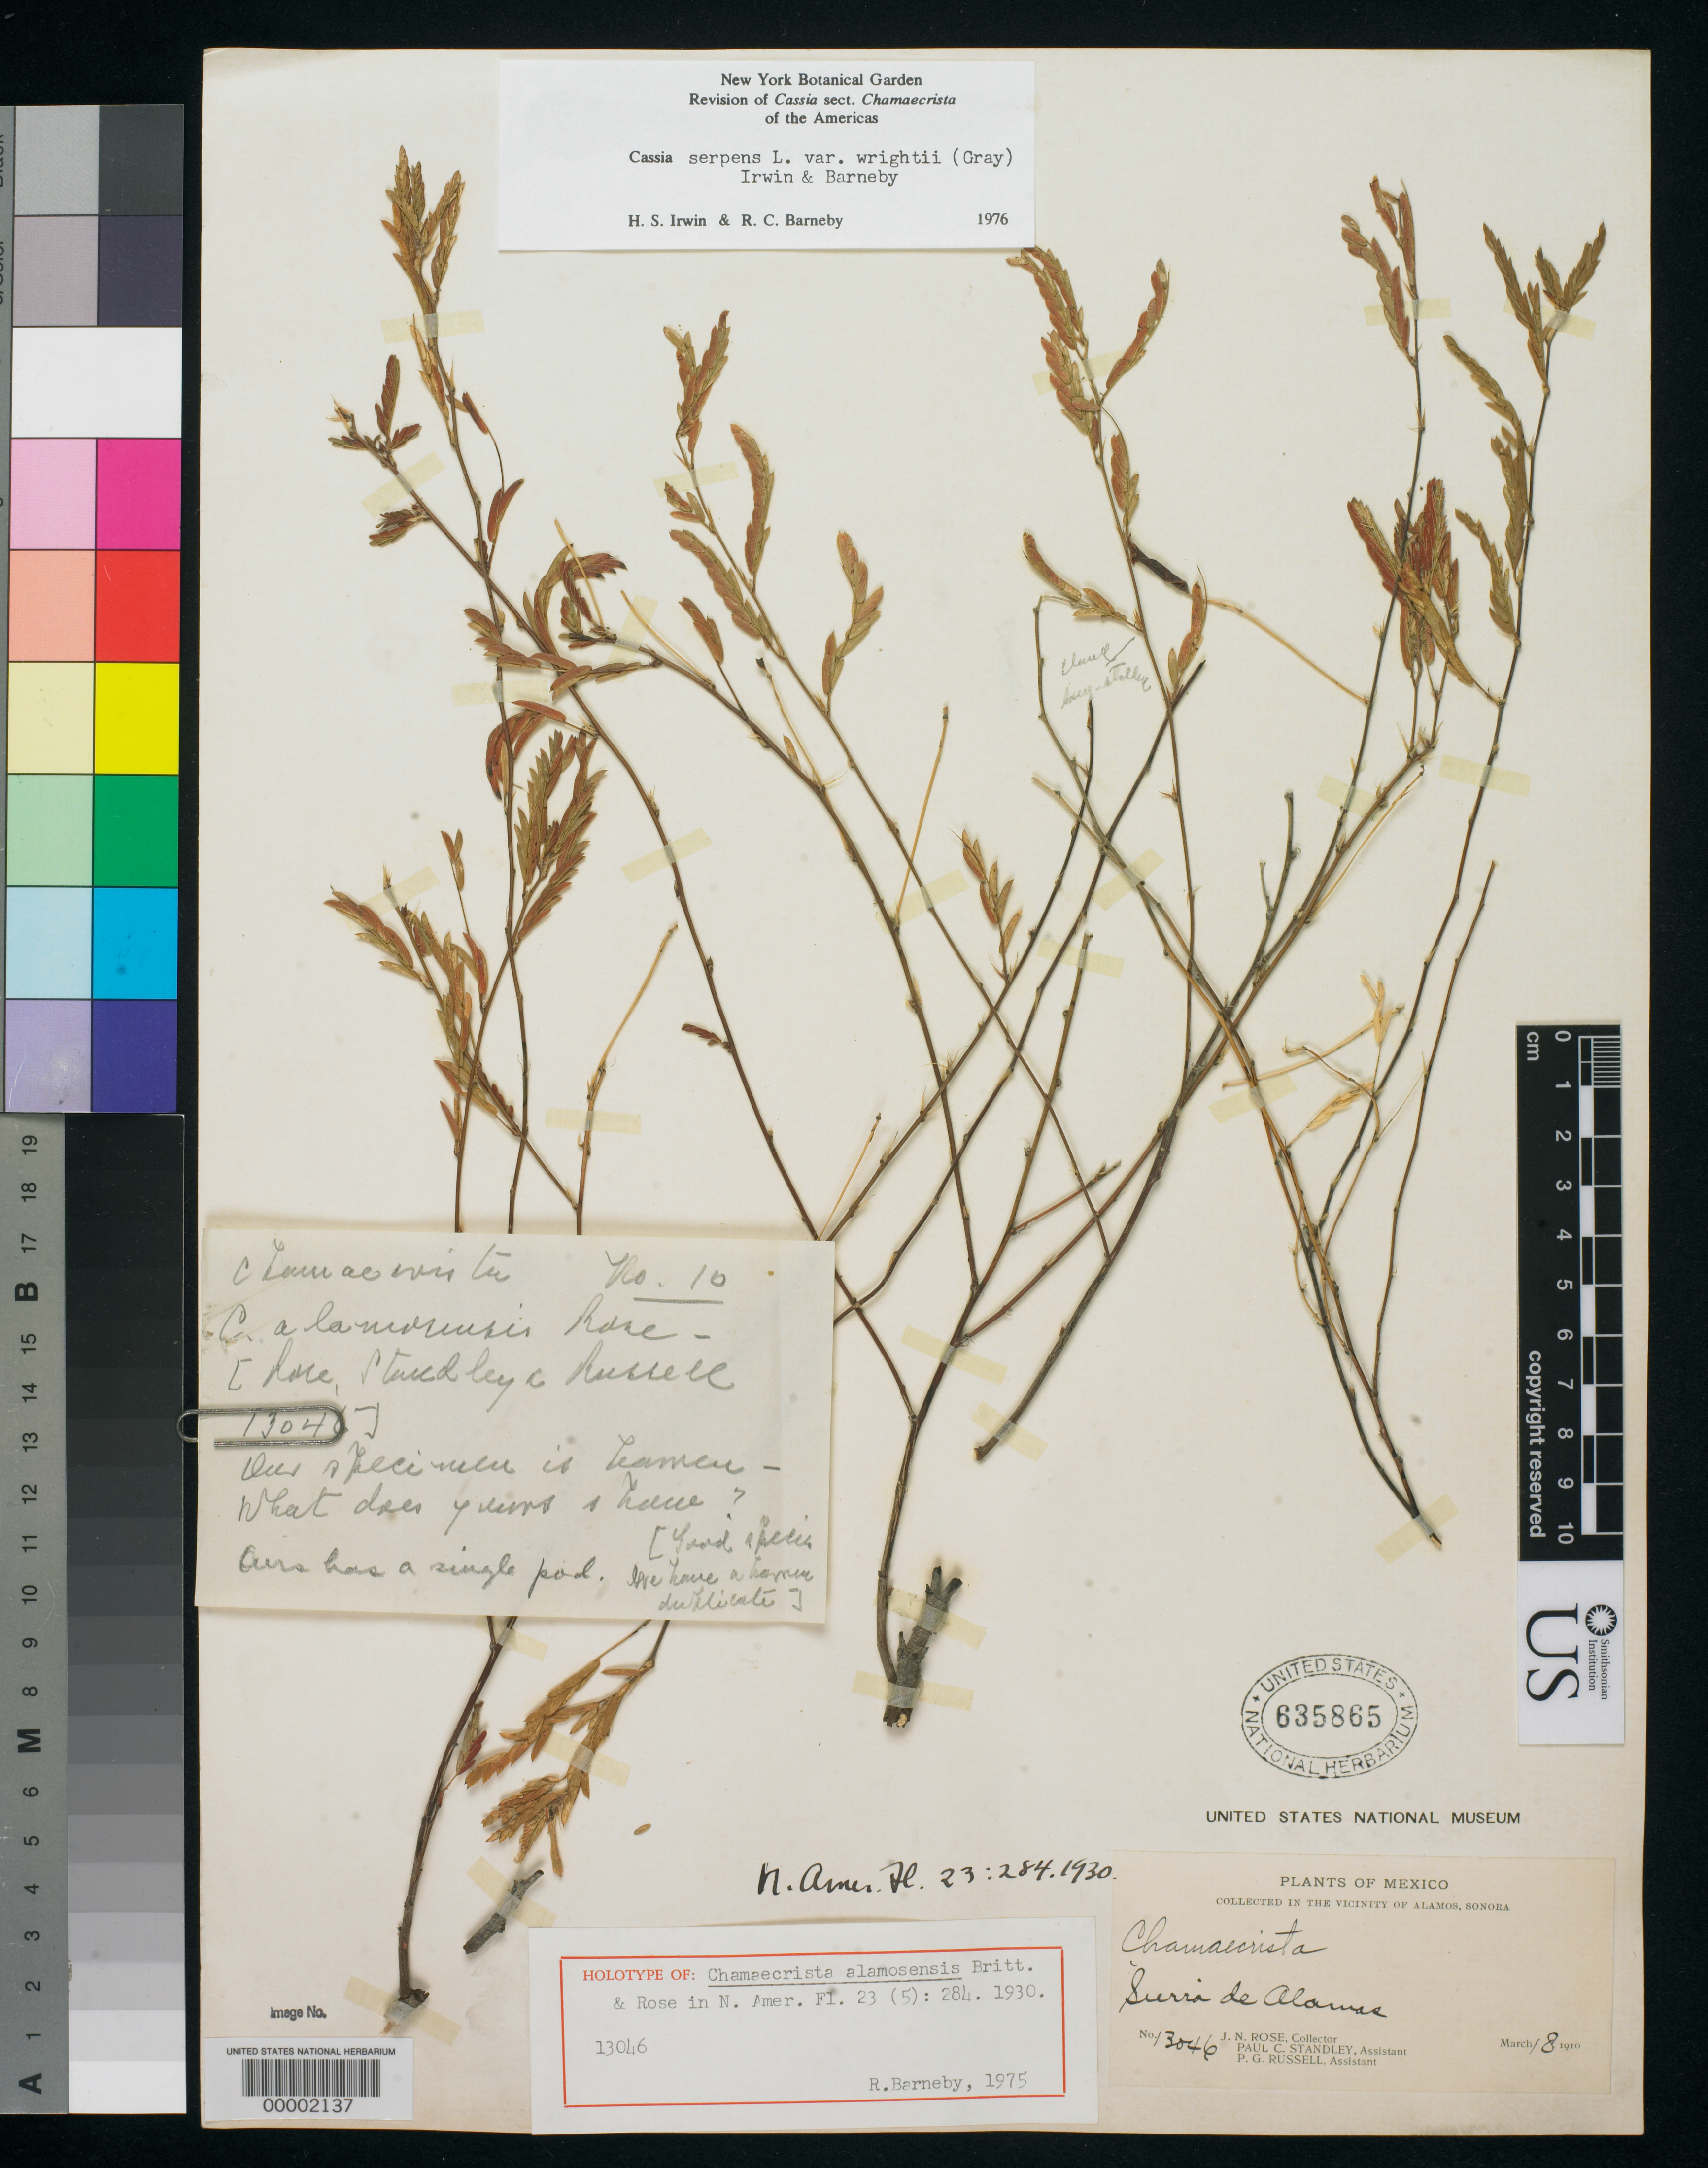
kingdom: Plantae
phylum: Tracheophyta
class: Magnoliopsida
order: Fabales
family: Fabaceae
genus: Chamaecrista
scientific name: Chamaecrista alamosensis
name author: Britton & Rose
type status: Holotype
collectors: J. N. Rose, P. C. Standley & P. G. Russell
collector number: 13046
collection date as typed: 18 Mar 1910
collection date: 1910-03-18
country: Mexico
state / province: Sonora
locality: Sierra de Alamos.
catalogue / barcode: US 635865